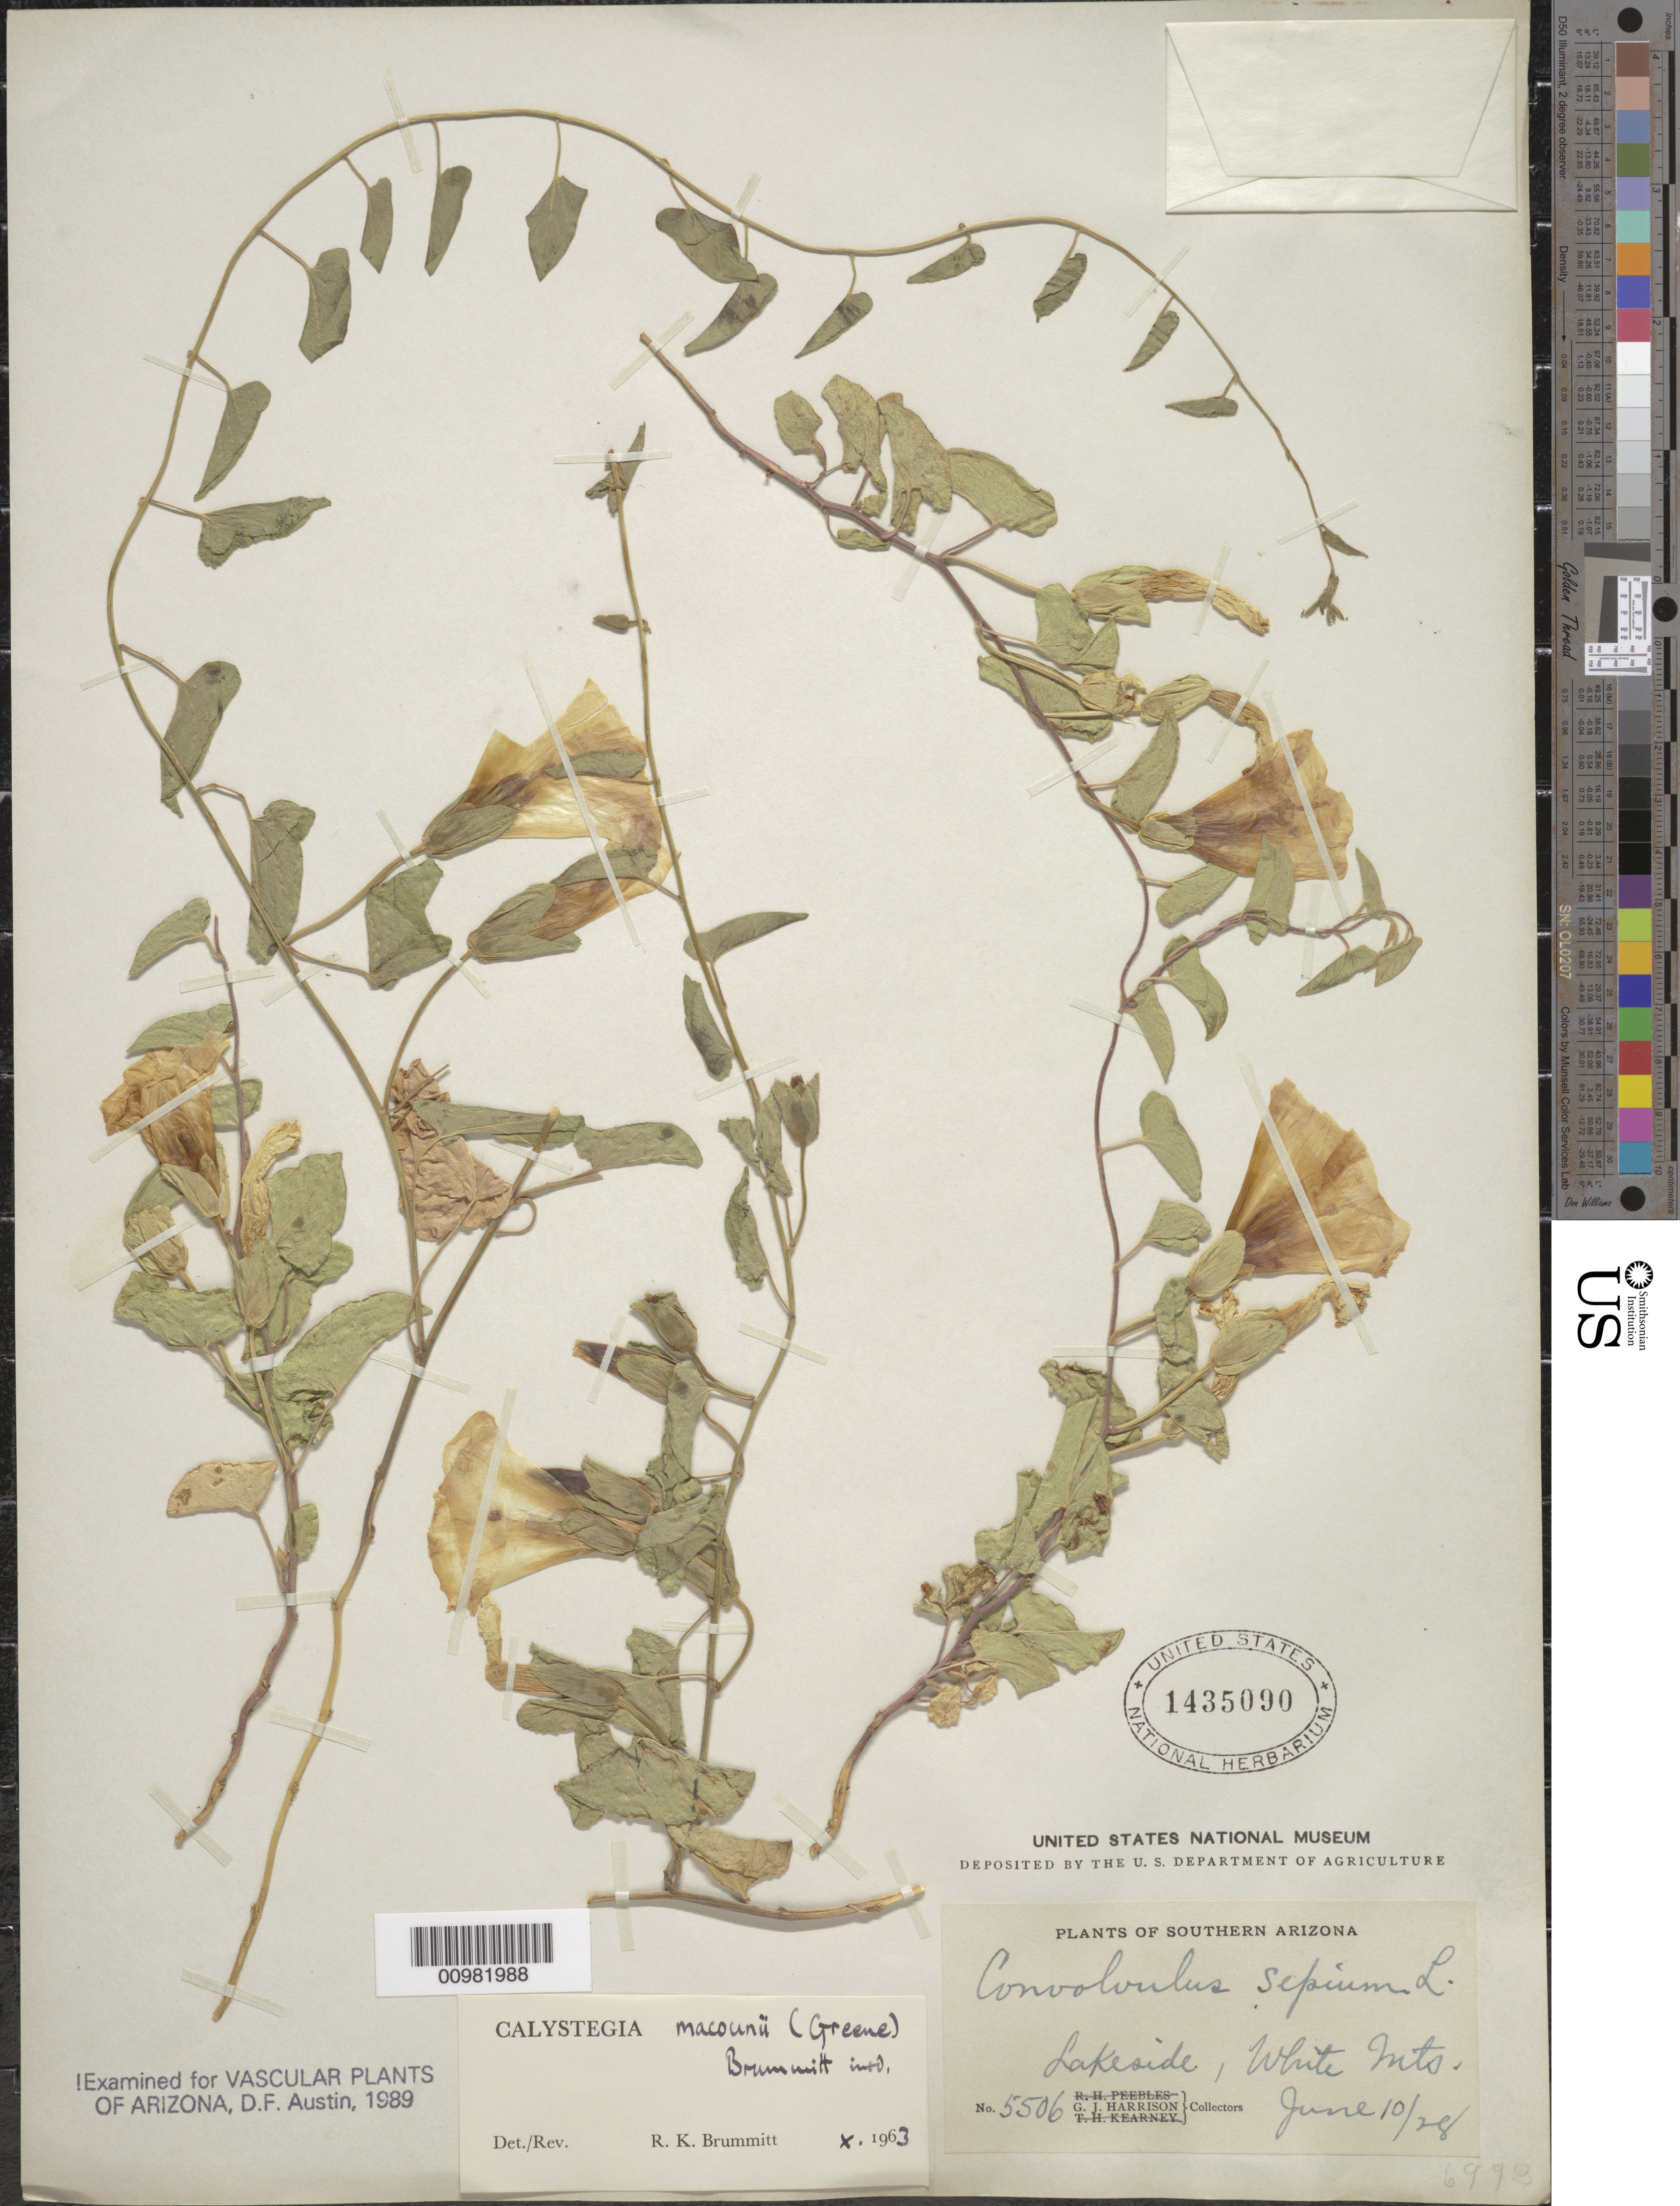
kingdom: Plantae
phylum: Tracheophyta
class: Magnoliopsida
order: Solanales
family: Convolvulaceae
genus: Calystegia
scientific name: Calystegia macounii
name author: (Greene) Brummitt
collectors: G. J. Harrison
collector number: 5506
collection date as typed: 10 Jun 1928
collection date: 1928-06-10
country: United States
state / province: Arizona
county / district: Navajo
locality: Lakeside; White Mts.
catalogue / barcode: US 1435090